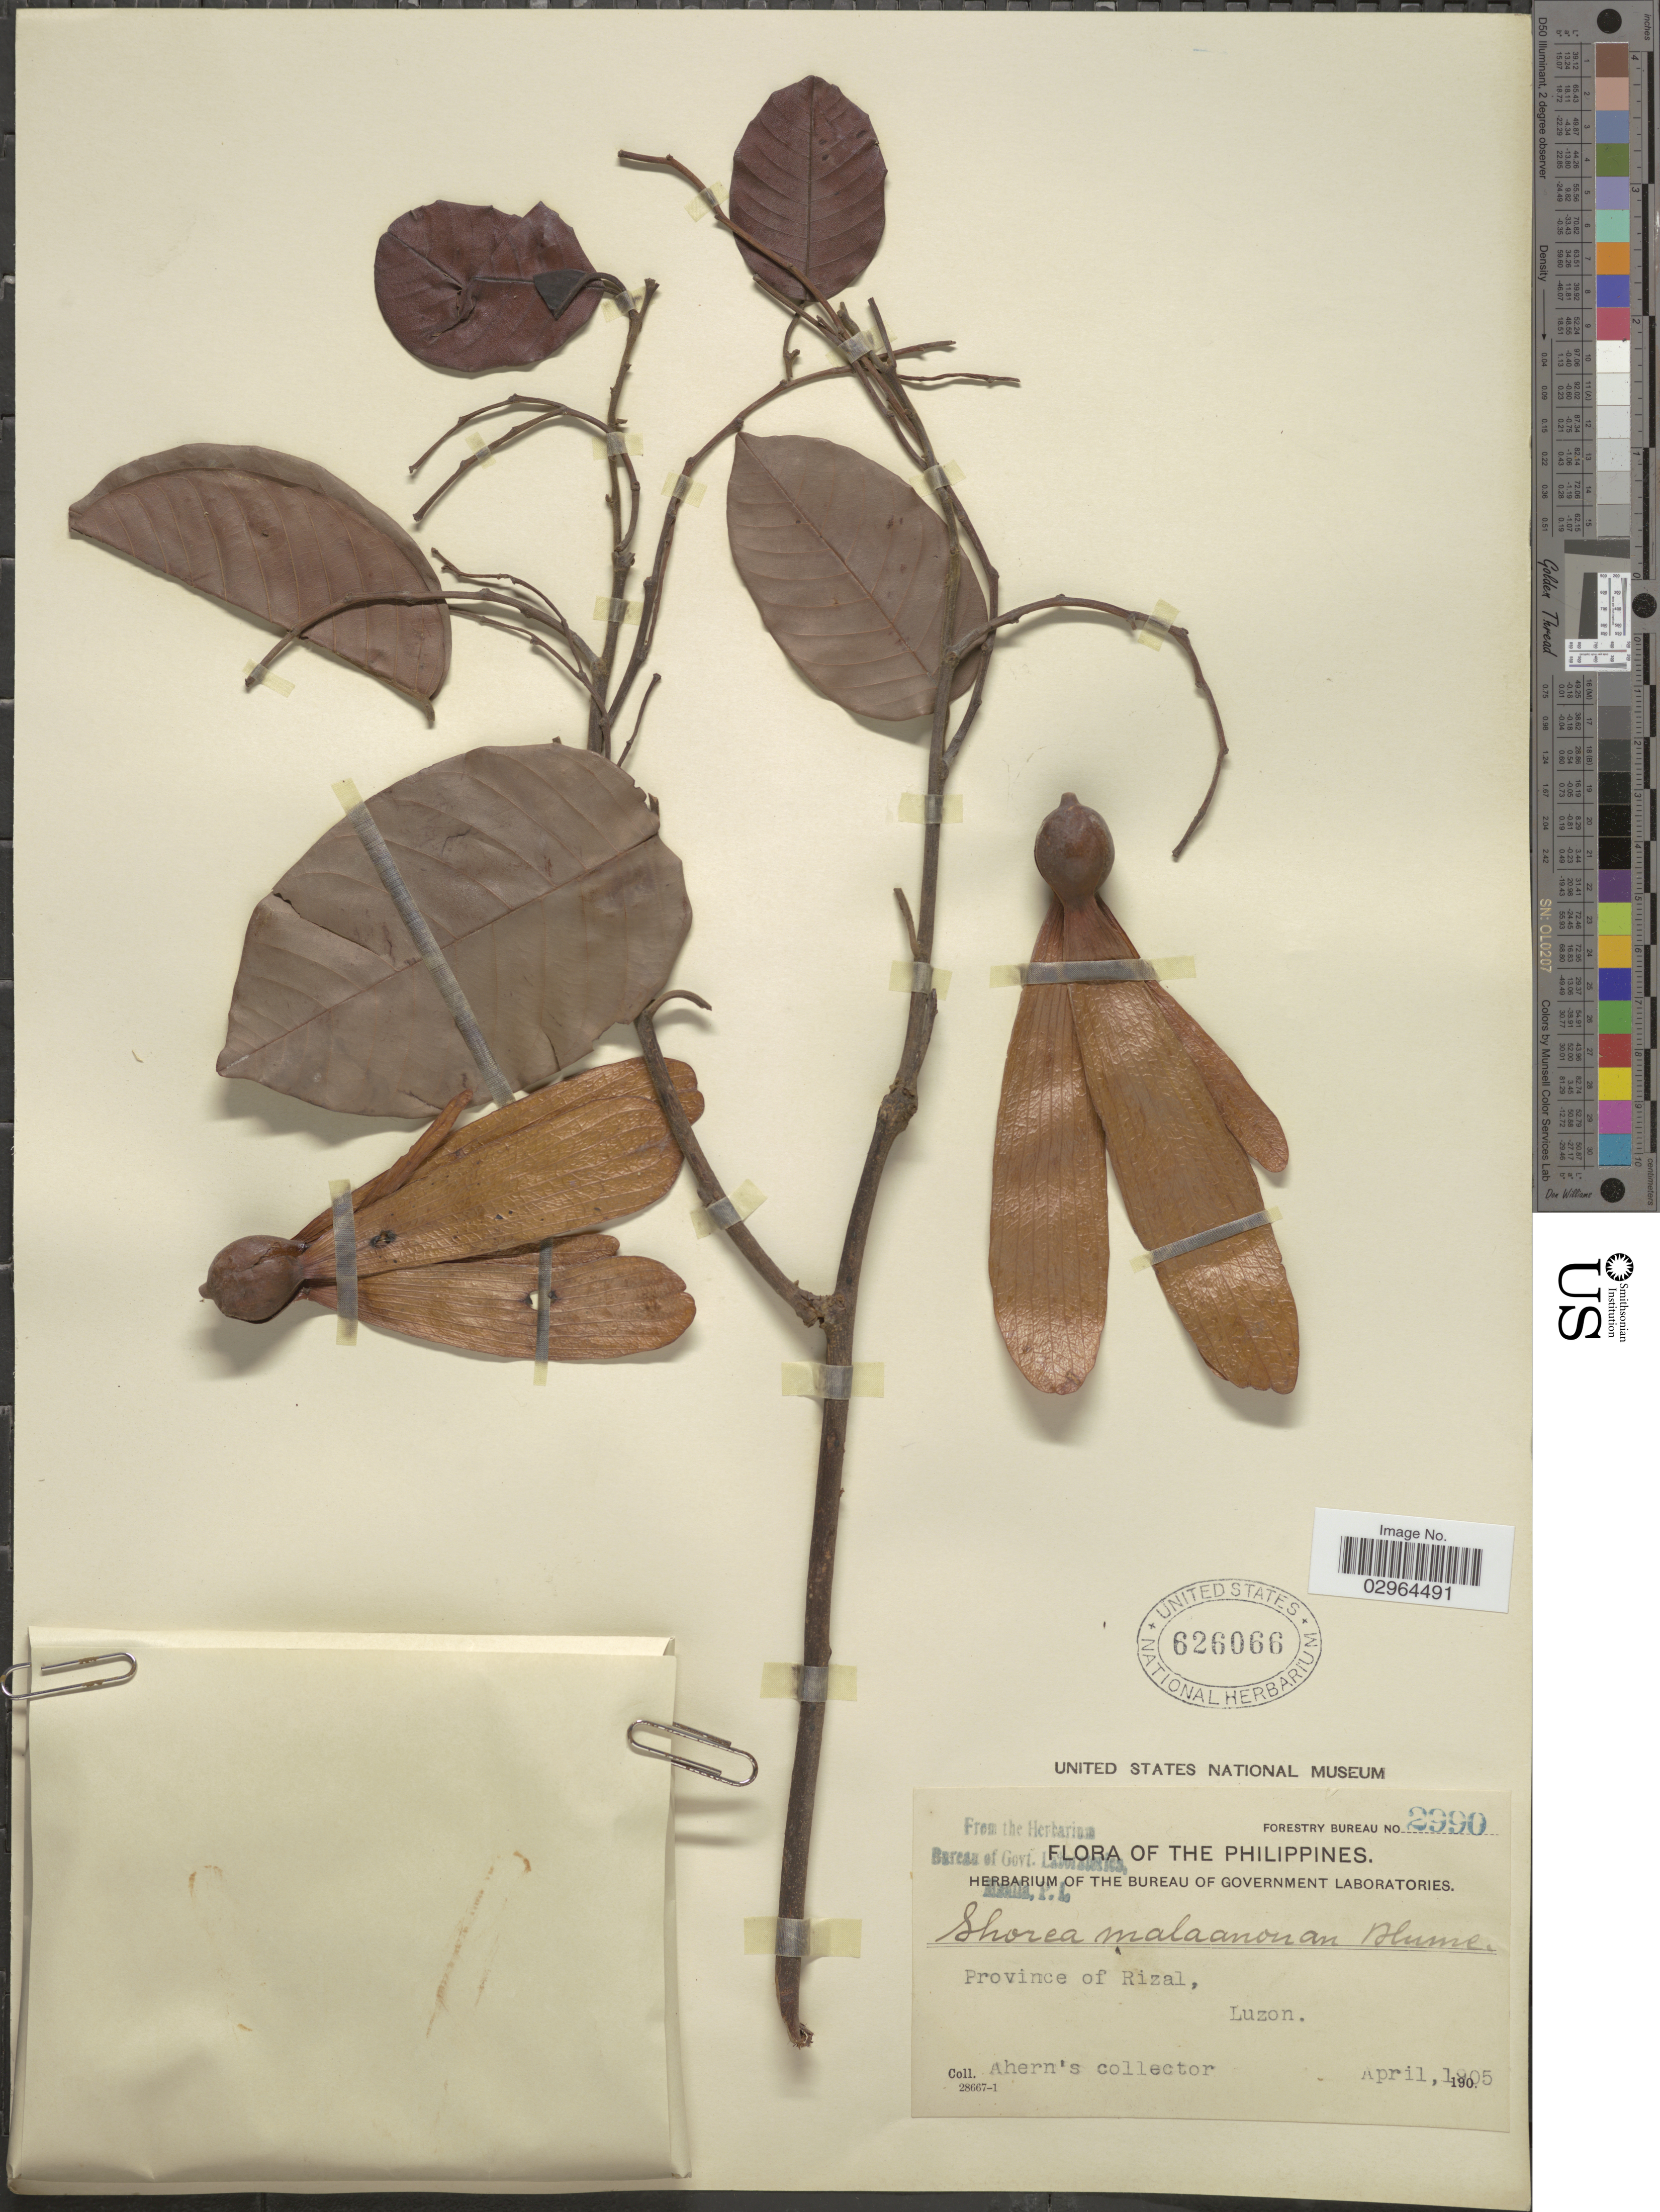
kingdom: Plantae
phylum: Tracheophyta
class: Magnoliopsida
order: Malvales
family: Dipterocarpaceae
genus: Anthoshorea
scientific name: Anthoshorea polita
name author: (S. Vidal) P.S. Ashton & J. Heck.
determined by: Strong, Mark T., (BOT), Smithsonian Institution - National Museum of Natural History (UNITED STATES)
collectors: Ahern's collector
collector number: Forestry Bureau 2990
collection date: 1905-04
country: Philippines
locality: Province of Rizal, Luzon.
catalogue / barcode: US 626066